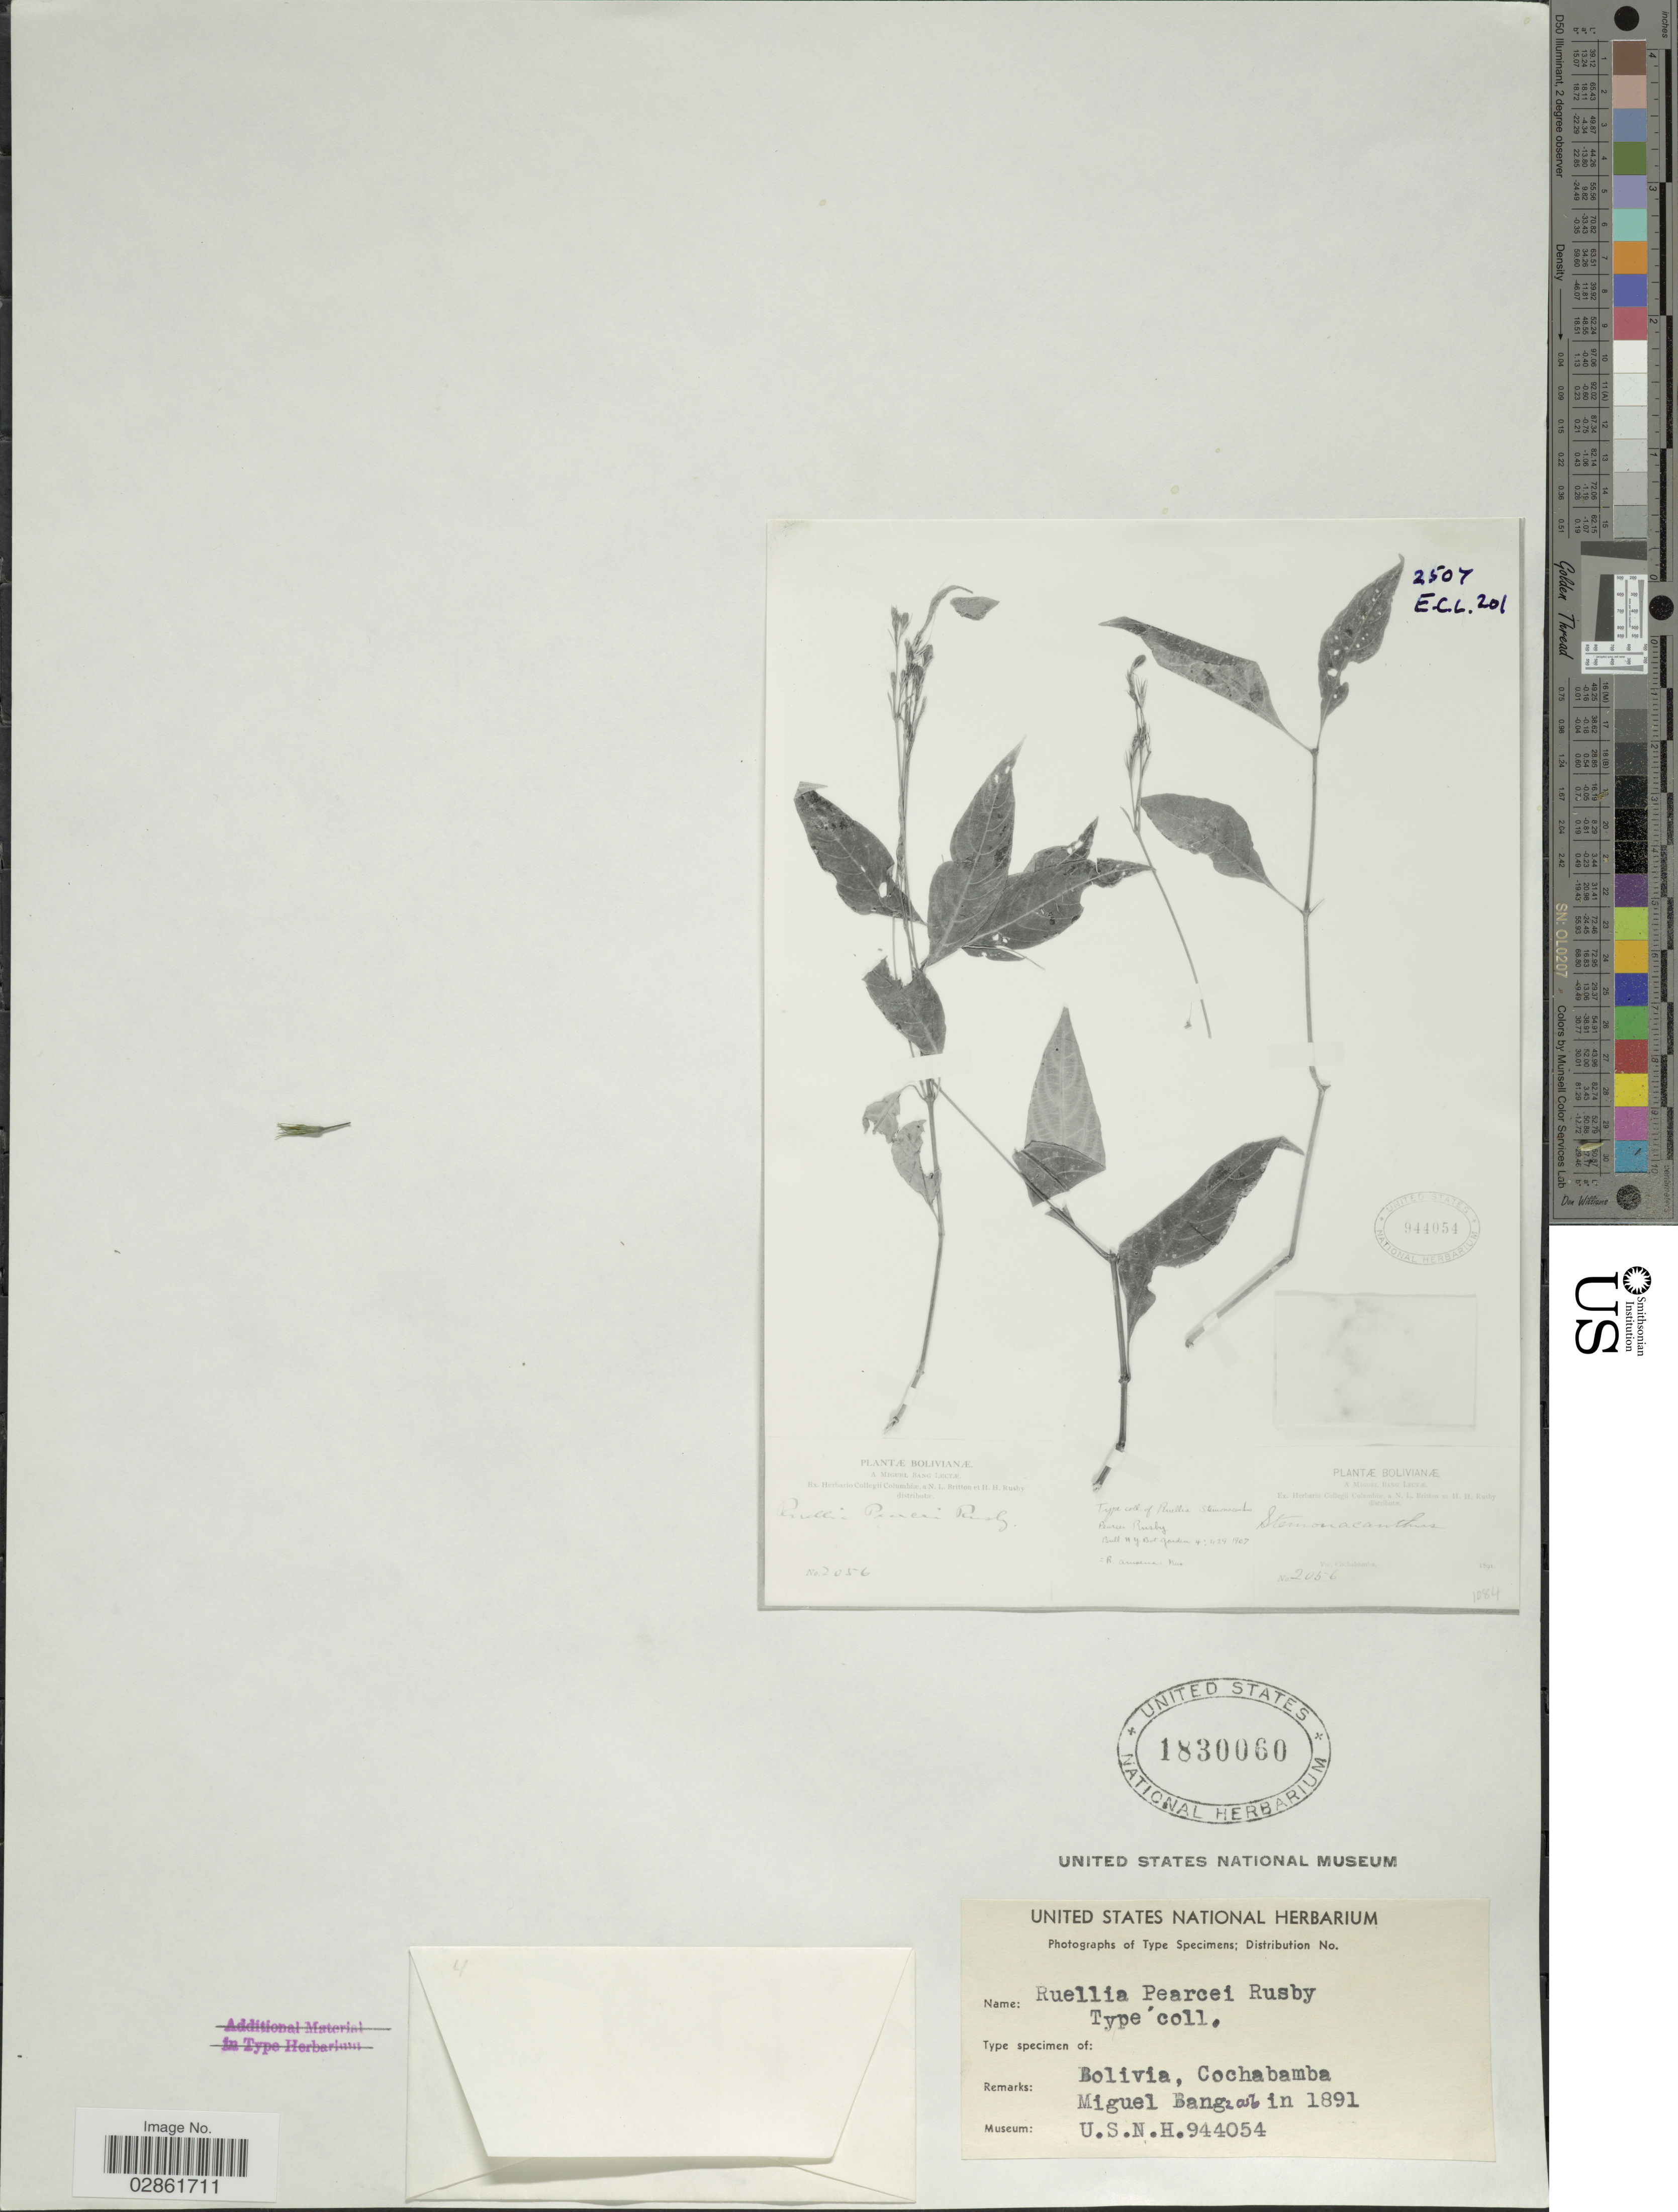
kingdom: Plantae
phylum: Tracheophyta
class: Magnoliopsida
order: Lamiales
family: Acanthaceae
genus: Ruellia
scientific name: Ruellia pearcei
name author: Rusby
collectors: M. Bang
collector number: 2056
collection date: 1891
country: Bolivia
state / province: Cochabamba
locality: Vic. Cochabamba.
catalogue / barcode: US 1830060